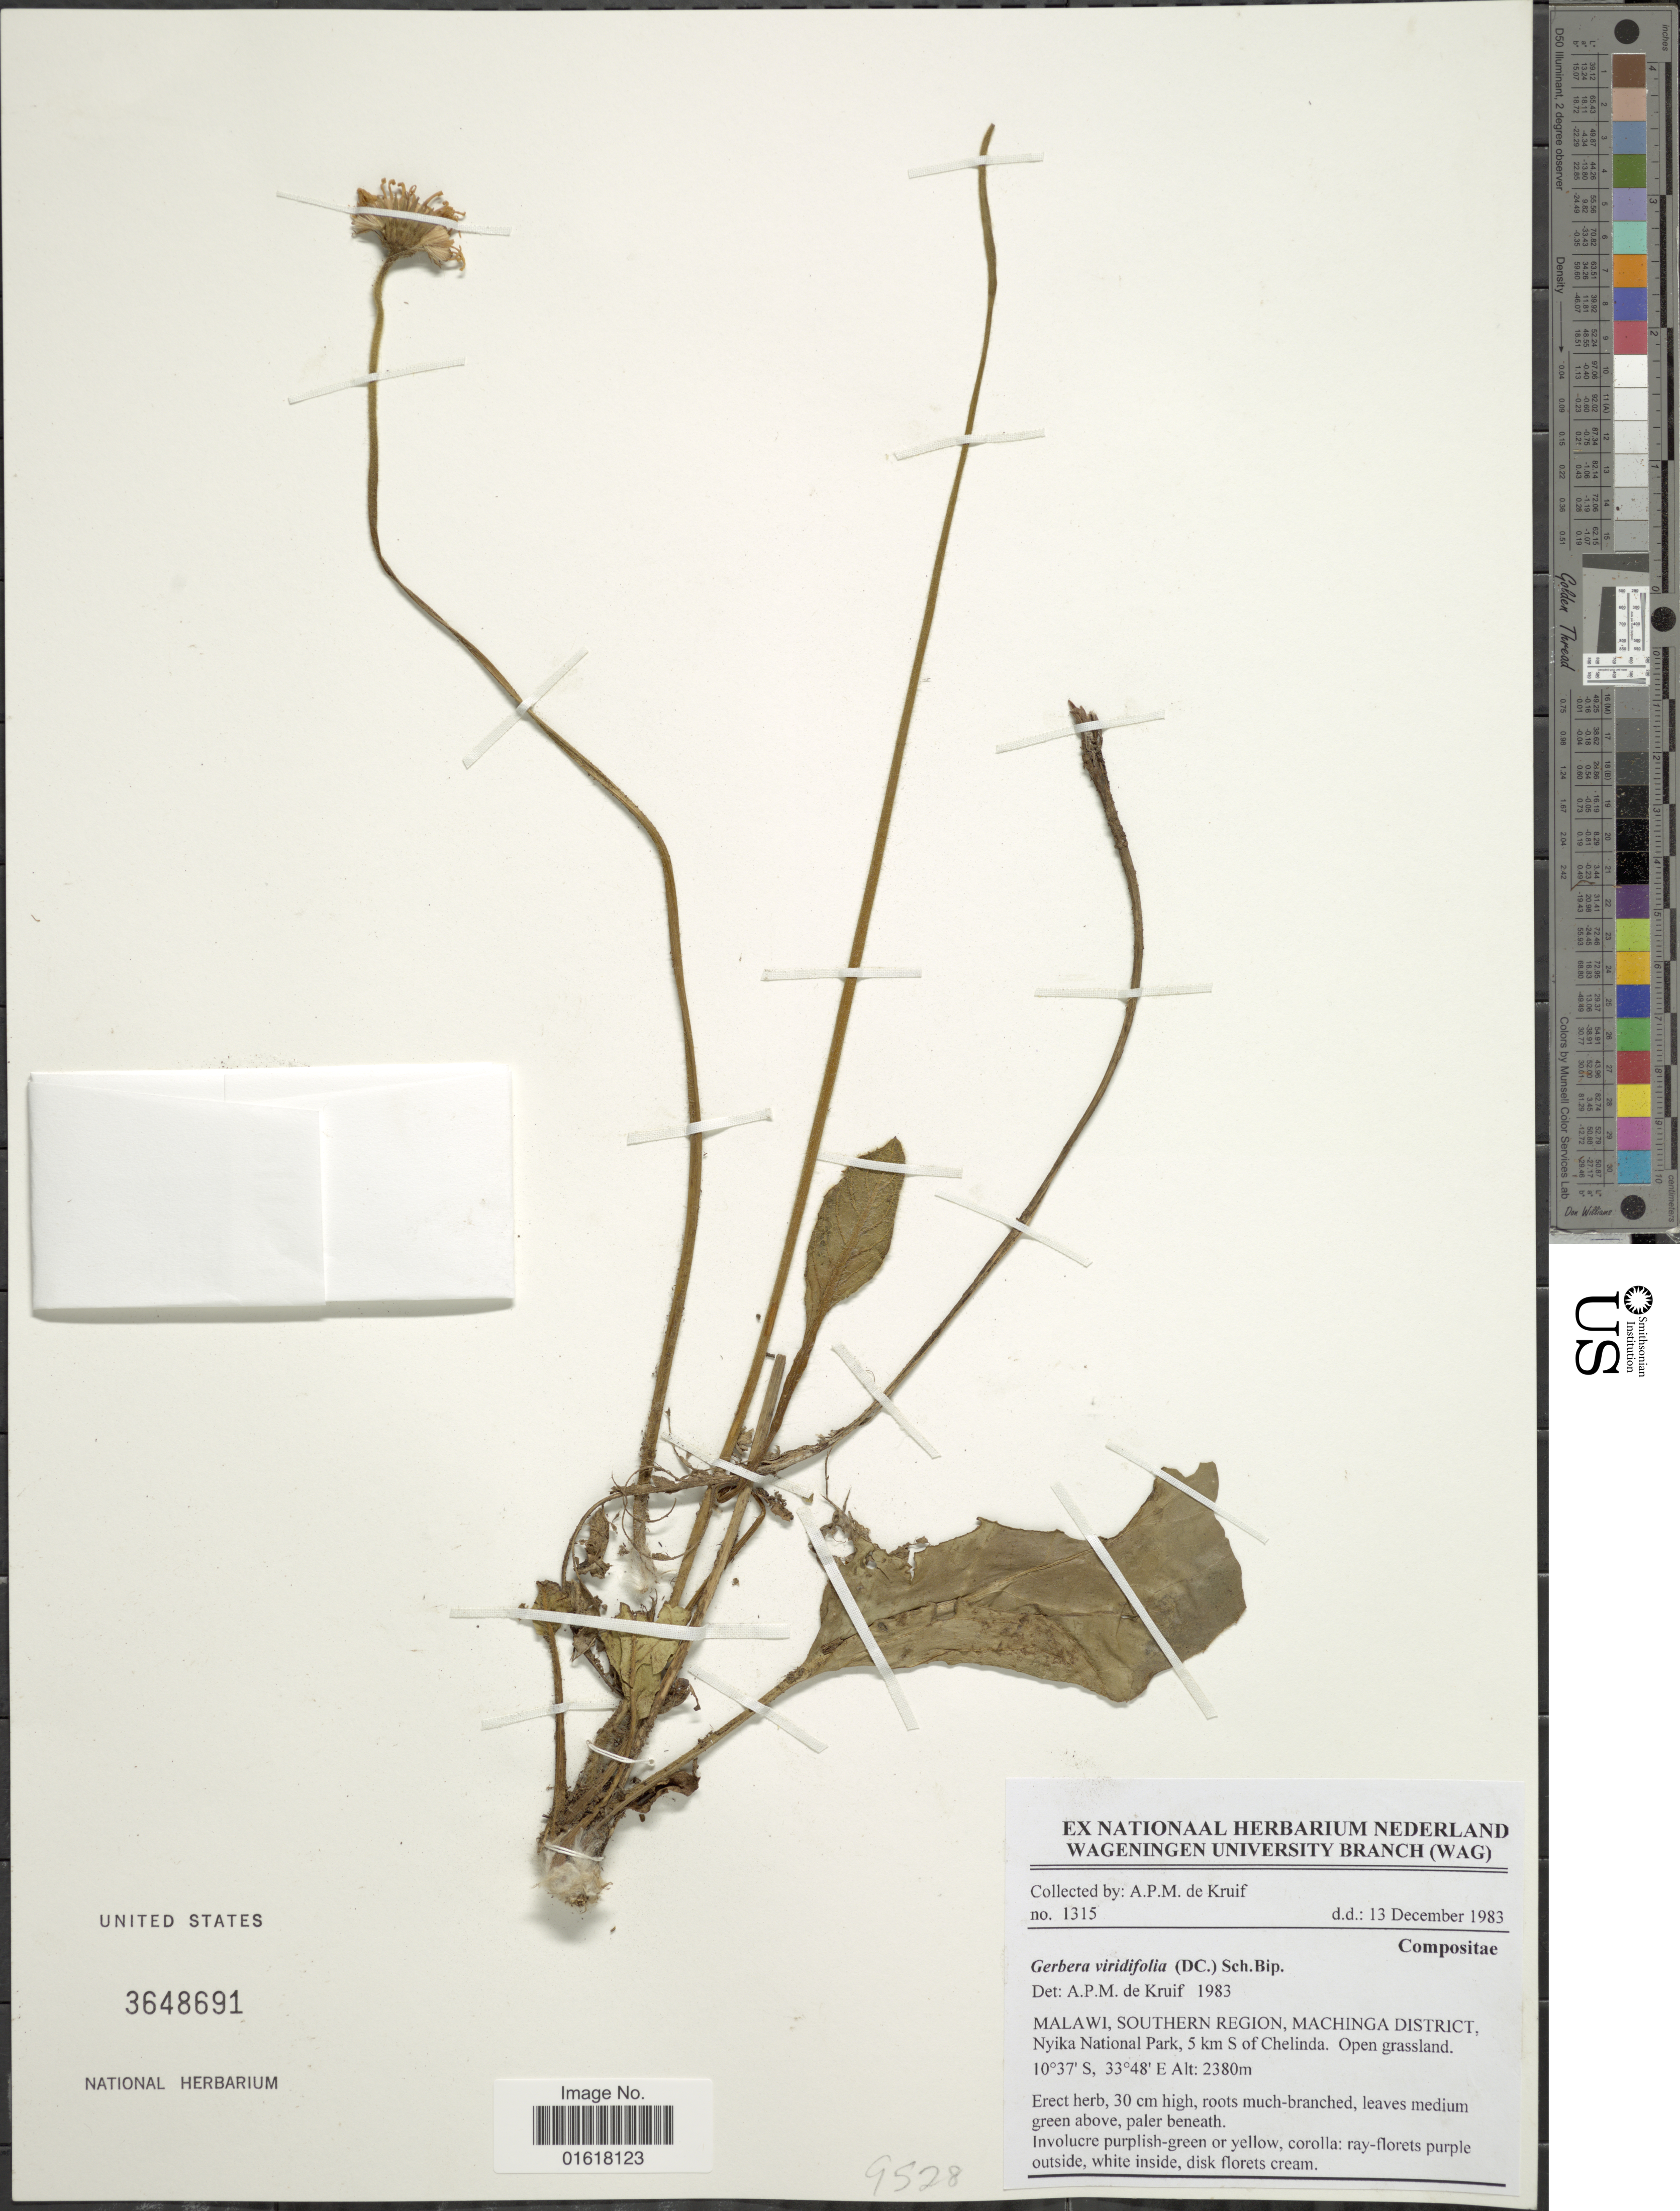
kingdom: Plantae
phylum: Tracheophyta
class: Magnoliopsida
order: Asterales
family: Asteraceae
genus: Gerbera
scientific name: Gerbera viridifolia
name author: (DC.) Sch. Bip.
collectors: A. P. de Kruif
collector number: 1315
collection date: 1983-12-13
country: Malawi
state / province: Southern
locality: Machinga District, Nyika National park, 5 km S of Chelinda. Open grassland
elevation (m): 2380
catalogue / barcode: US 3648691